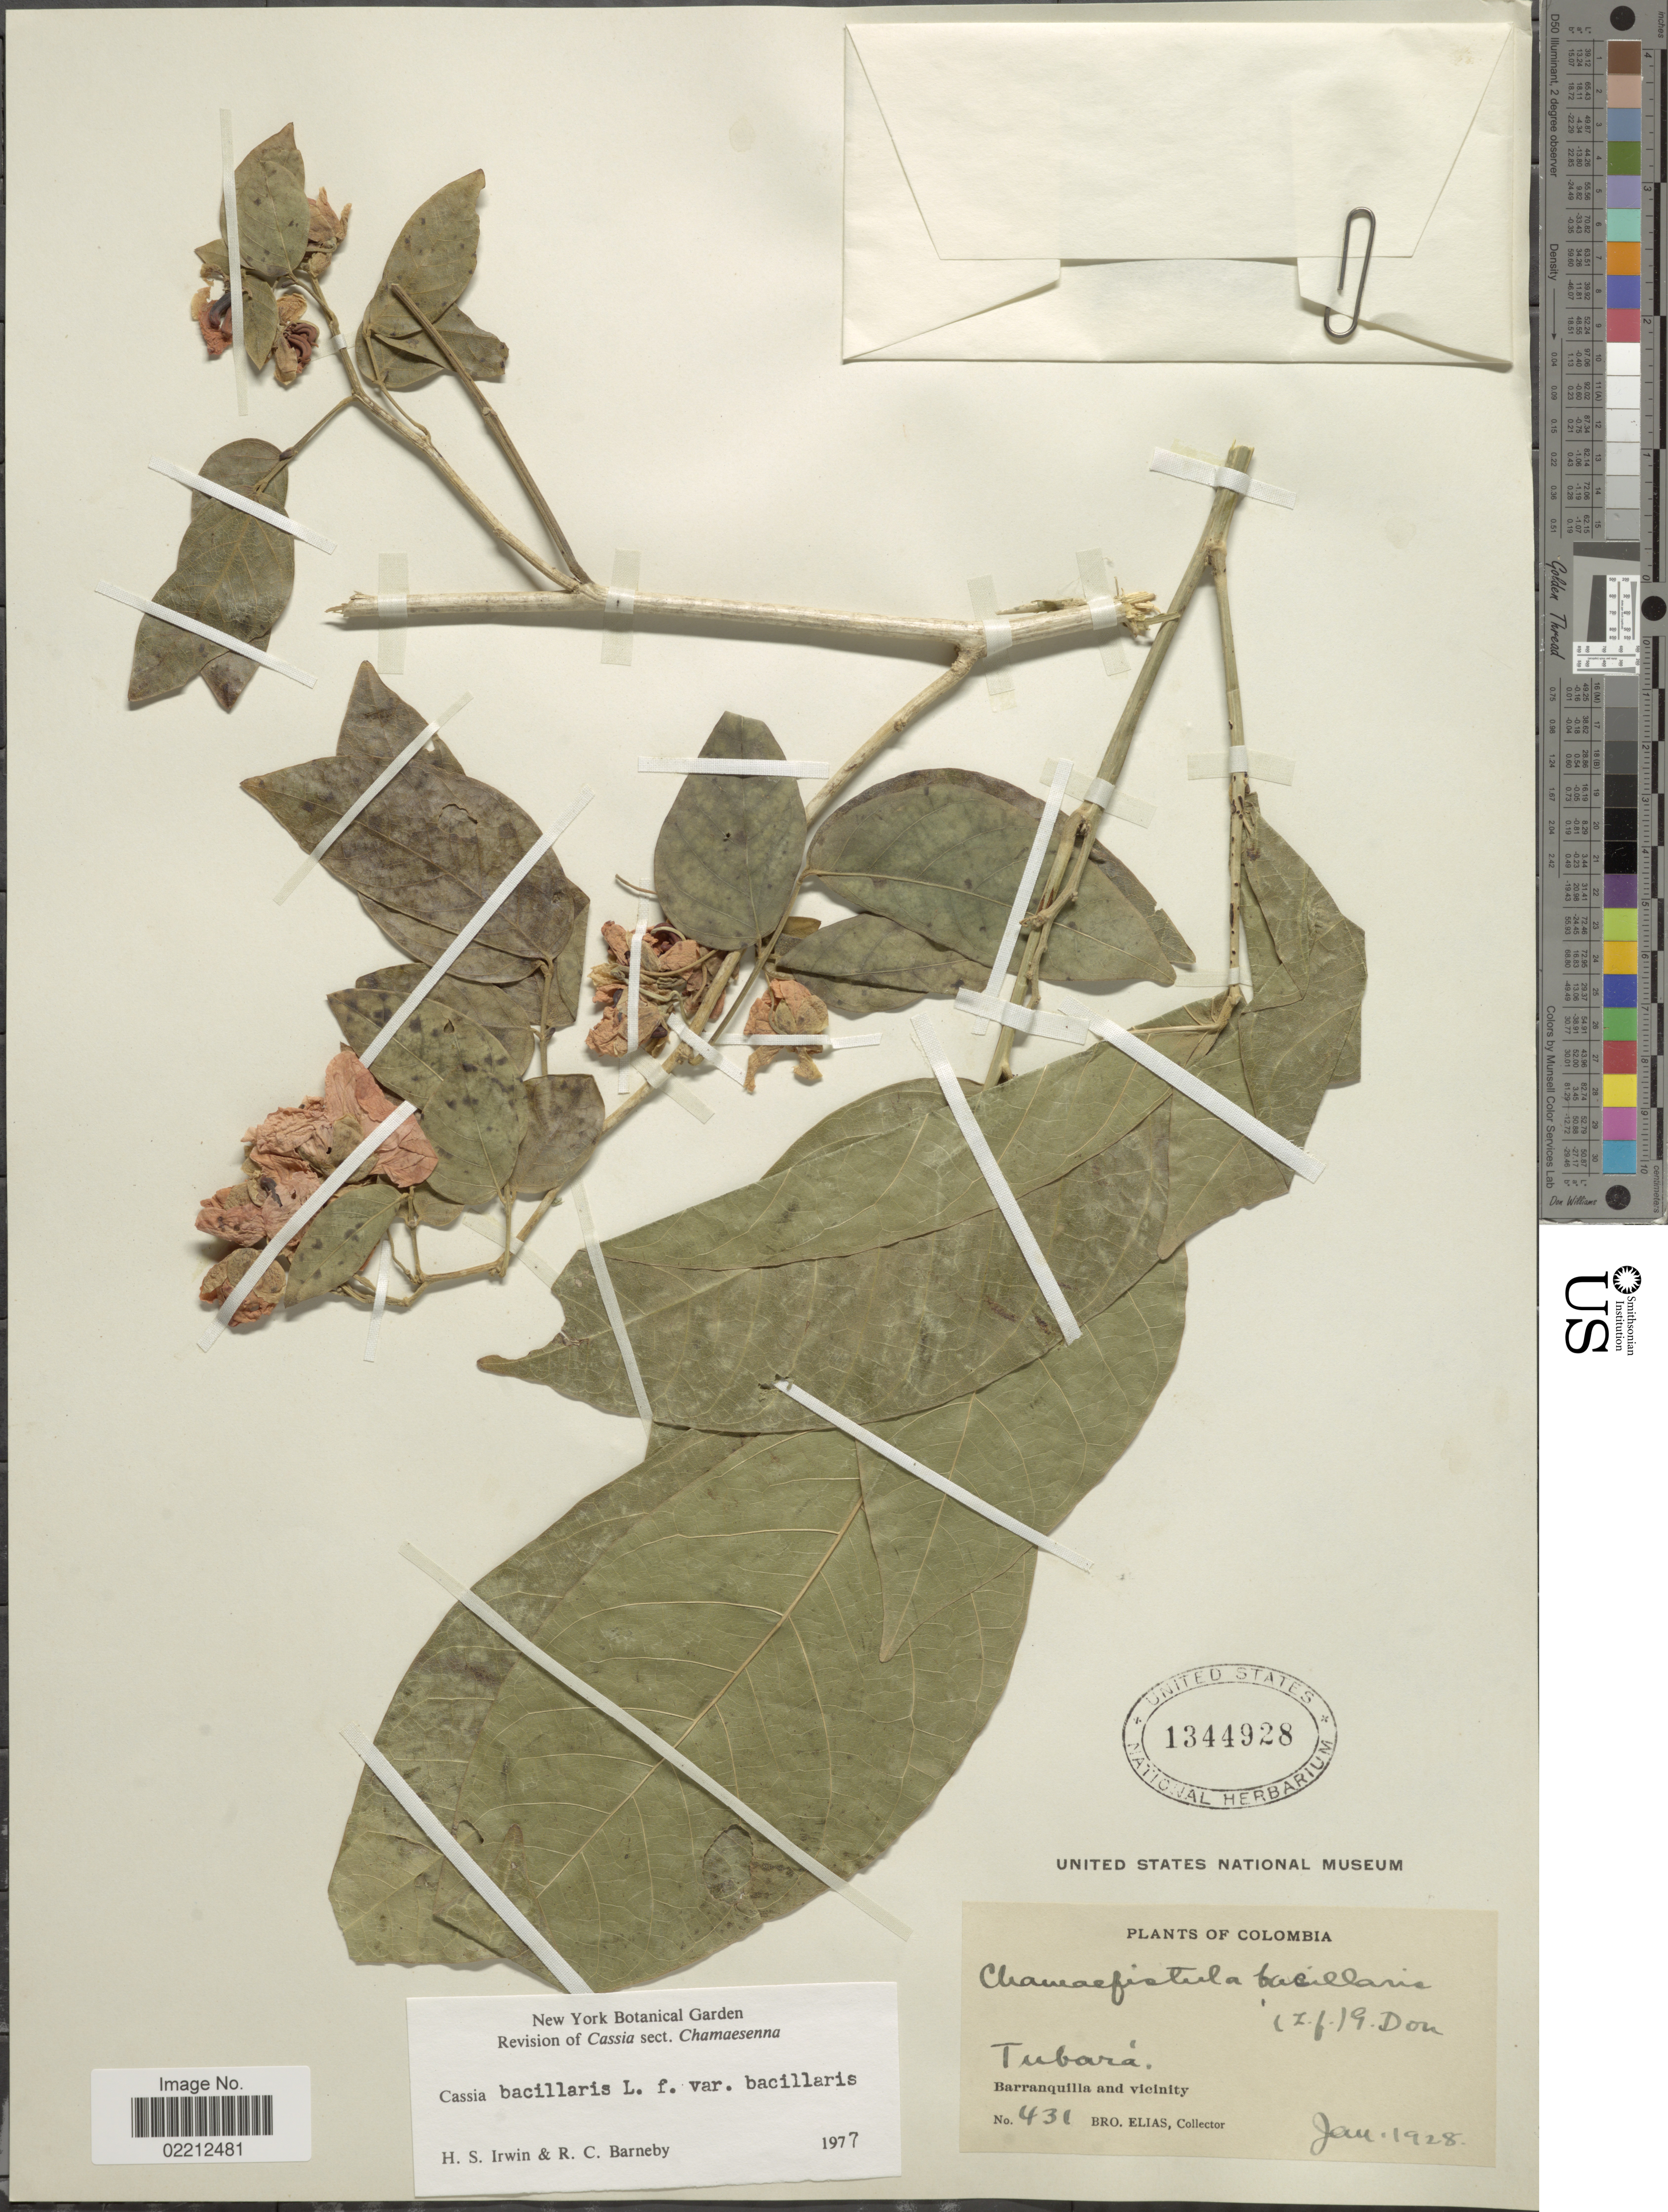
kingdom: Plantae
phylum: Tracheophyta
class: Magnoliopsida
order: Fabales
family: Fabaceae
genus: Senna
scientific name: Senna bacillaris var. bacillaris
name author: (L. f.) H.S. Irwin & Barneby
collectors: Bro. Elias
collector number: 431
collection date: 1928-01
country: Colombia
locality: Tubara, Barranquilla and vicinity.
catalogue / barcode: US 1344928